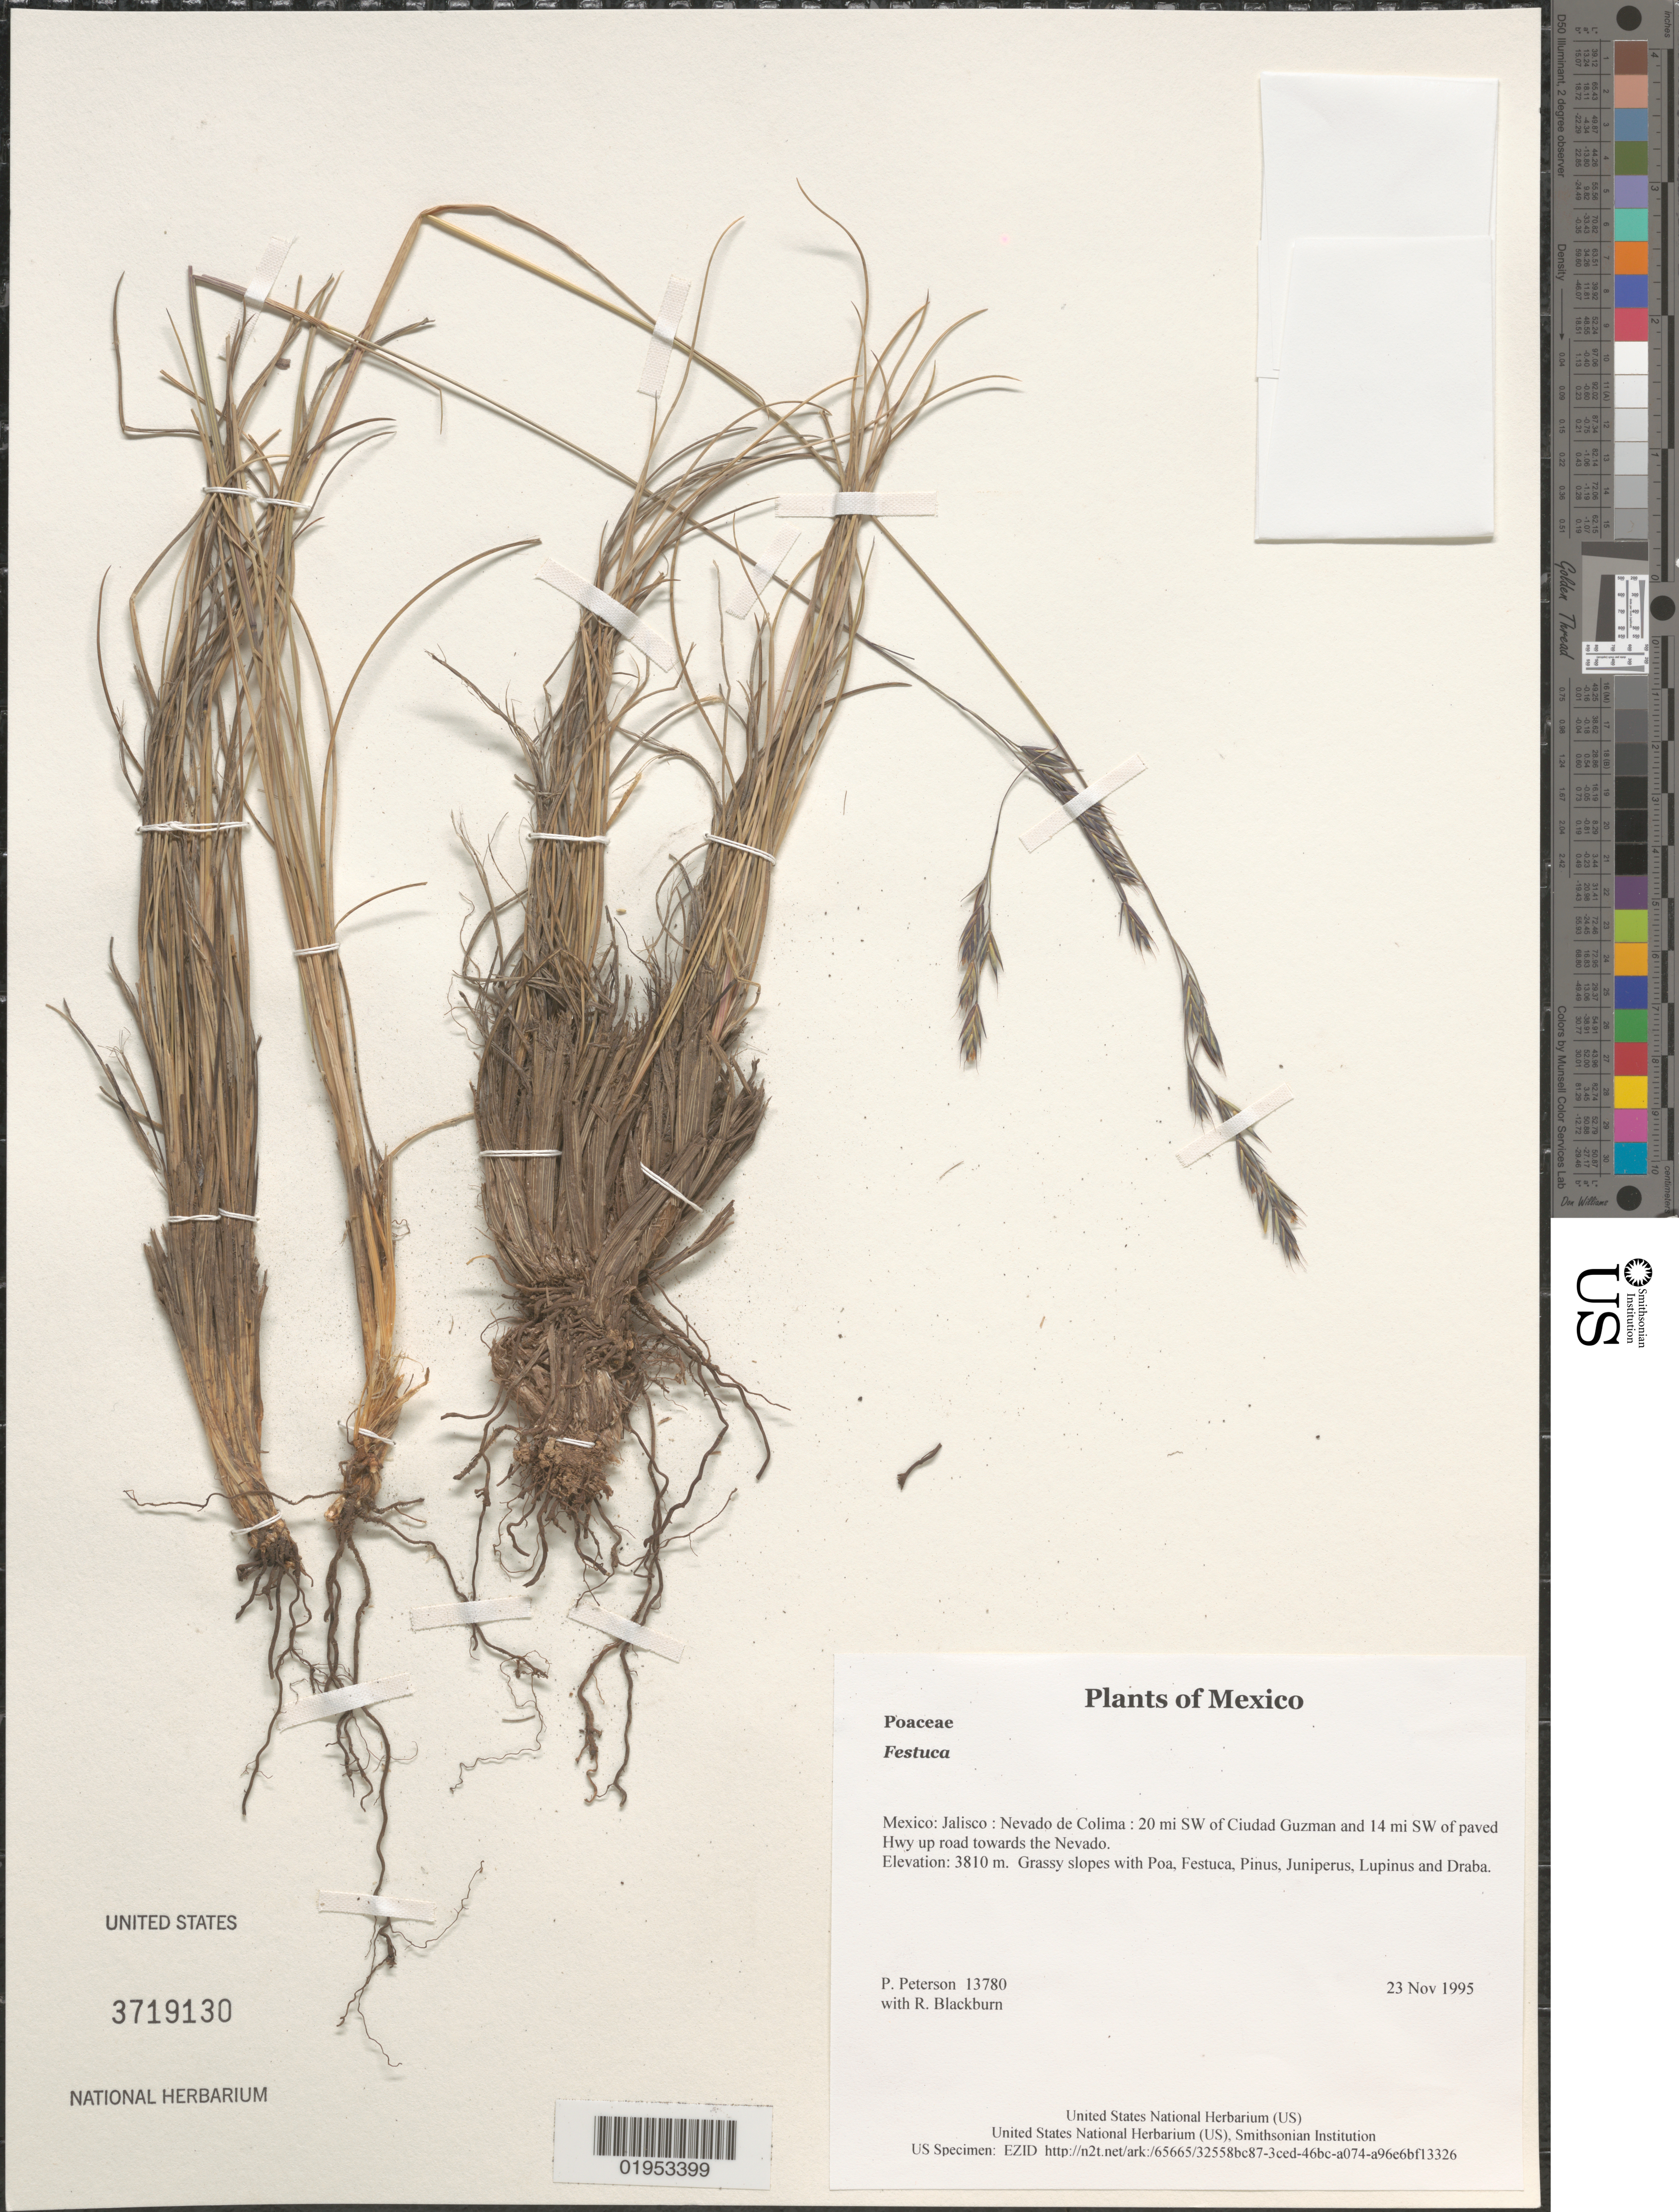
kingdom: Plantae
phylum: Tracheophyta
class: Liliopsida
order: Poales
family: Poaceae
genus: Festuca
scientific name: Festuca sp.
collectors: P. M. Peterson & R. Blackburn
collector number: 13780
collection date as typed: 23 Nov 1995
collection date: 1995-11-23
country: Mexico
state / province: Jalisco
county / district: Nevado de Colima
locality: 20 mi SW of Ciudad Guzman and 14 mi SW of paved Hwy up road towards the Nevado.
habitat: Grassy slopes with Poa, Festuca, Pinus, Juniperus, Lupinus and Draba.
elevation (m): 3810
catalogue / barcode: US 3719130